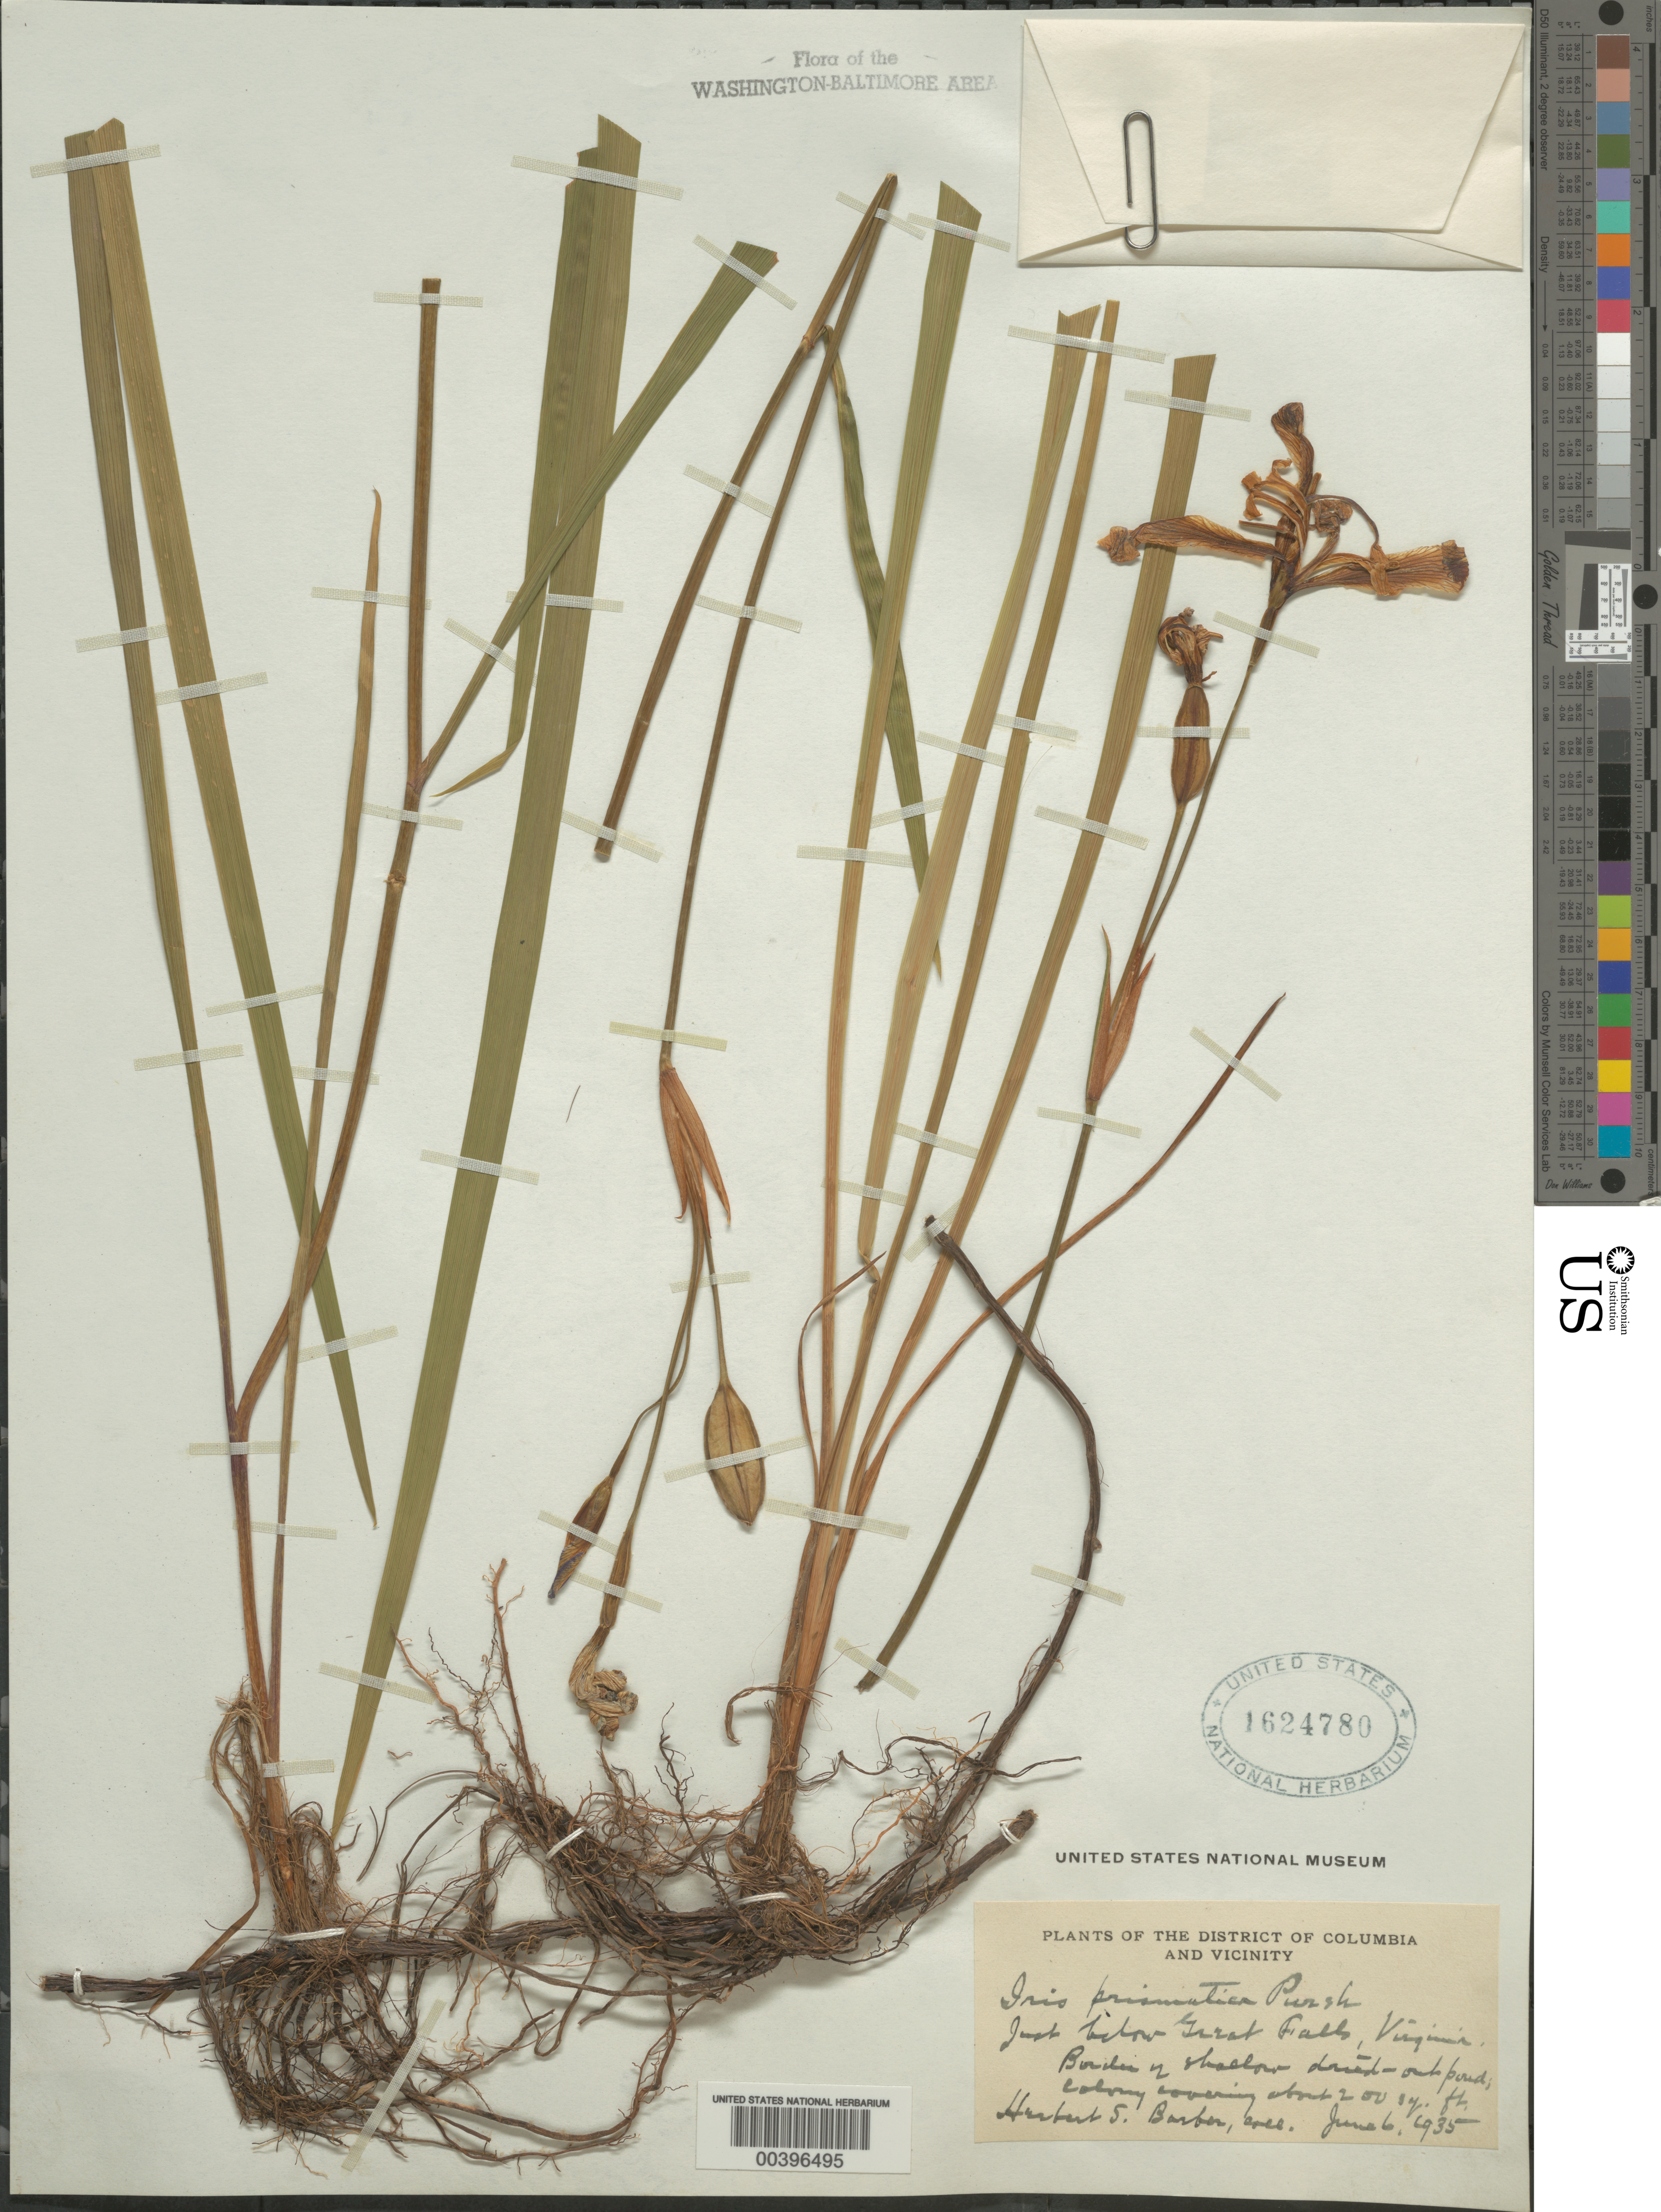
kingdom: Plantae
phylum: Tracheophyta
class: Liliopsida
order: Asparagales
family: Iridaceae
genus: Iris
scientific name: Iris prismatica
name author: Pursh ex Ker Gawl.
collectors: H. Barber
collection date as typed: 06 Jun 1935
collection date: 1935-06-06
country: United States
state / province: Virginia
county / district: Fairfax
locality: Below Great Falls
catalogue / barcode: US 1624780